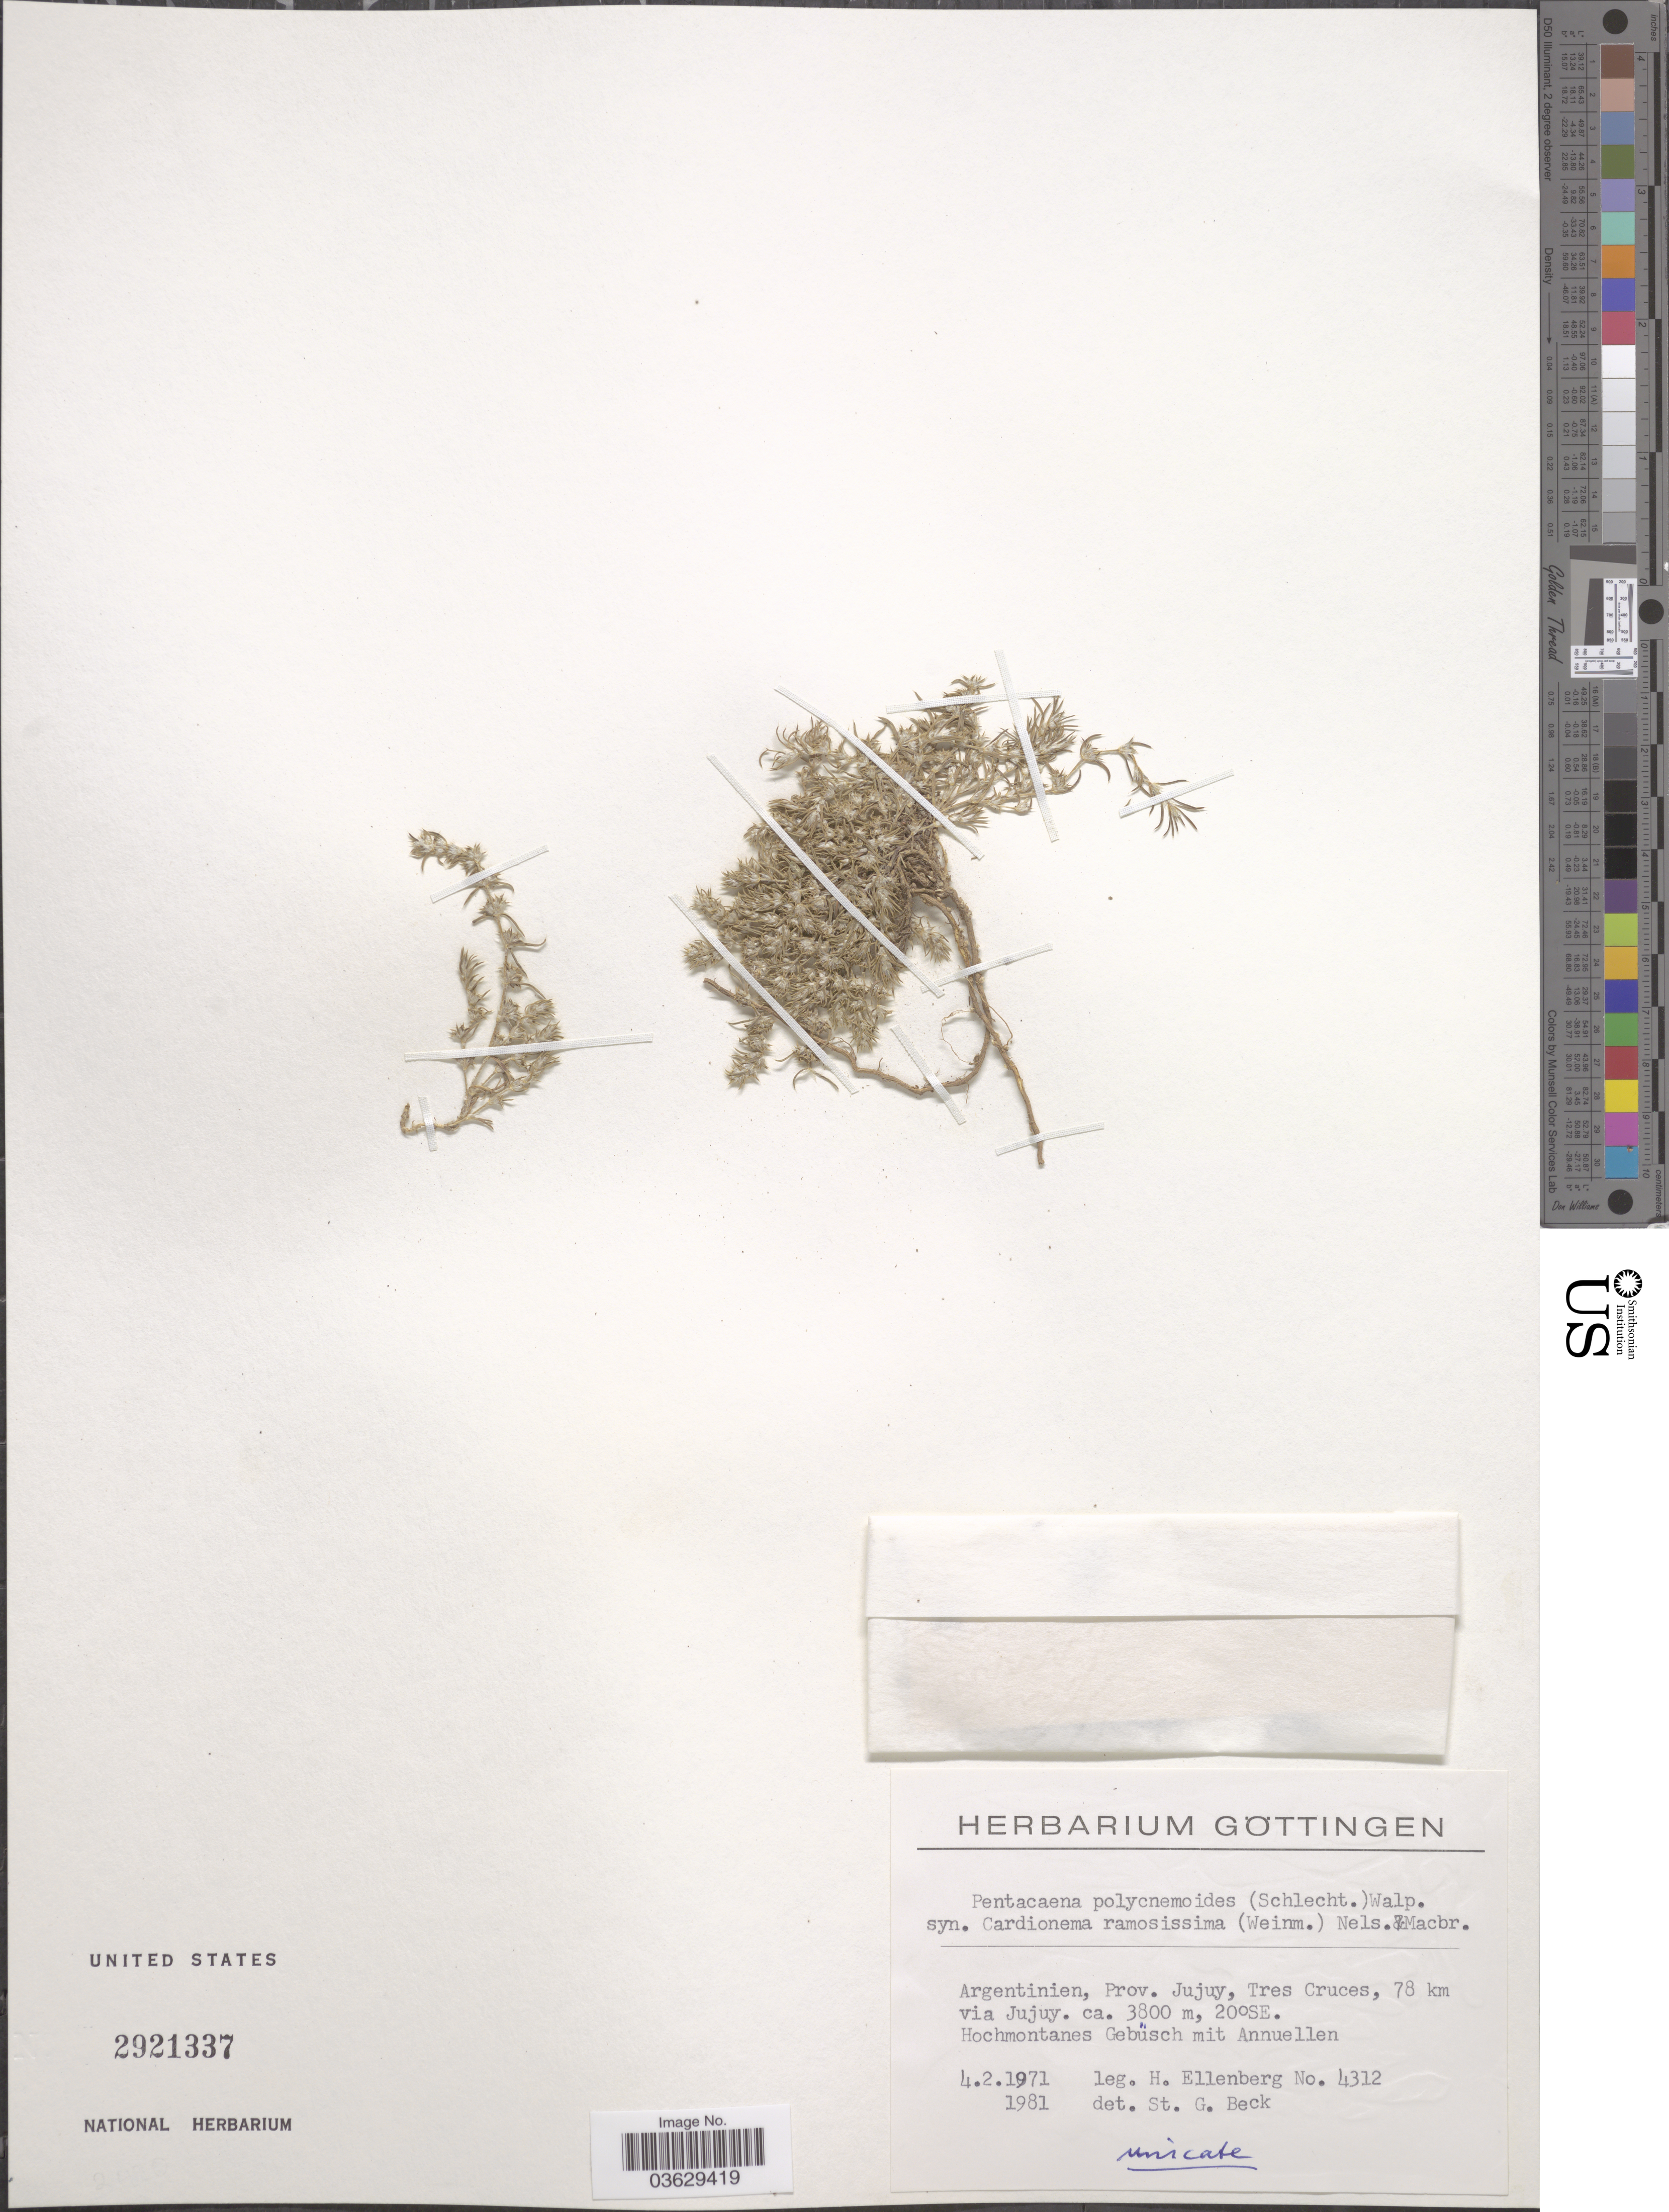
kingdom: Plantae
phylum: Tracheophyta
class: Magnoliopsida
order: Caryophyllales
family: Caryophyllaceae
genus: Cardionema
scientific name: Cardionema ramosissimum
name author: (Weinm.) A. Nelson & J.F. Macbr.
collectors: H. Ellenberg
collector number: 4312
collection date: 1971-02-04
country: Argentina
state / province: Jujuy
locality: Tres Cruces, 78 km via Jujuy.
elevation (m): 3800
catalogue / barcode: US 2921337